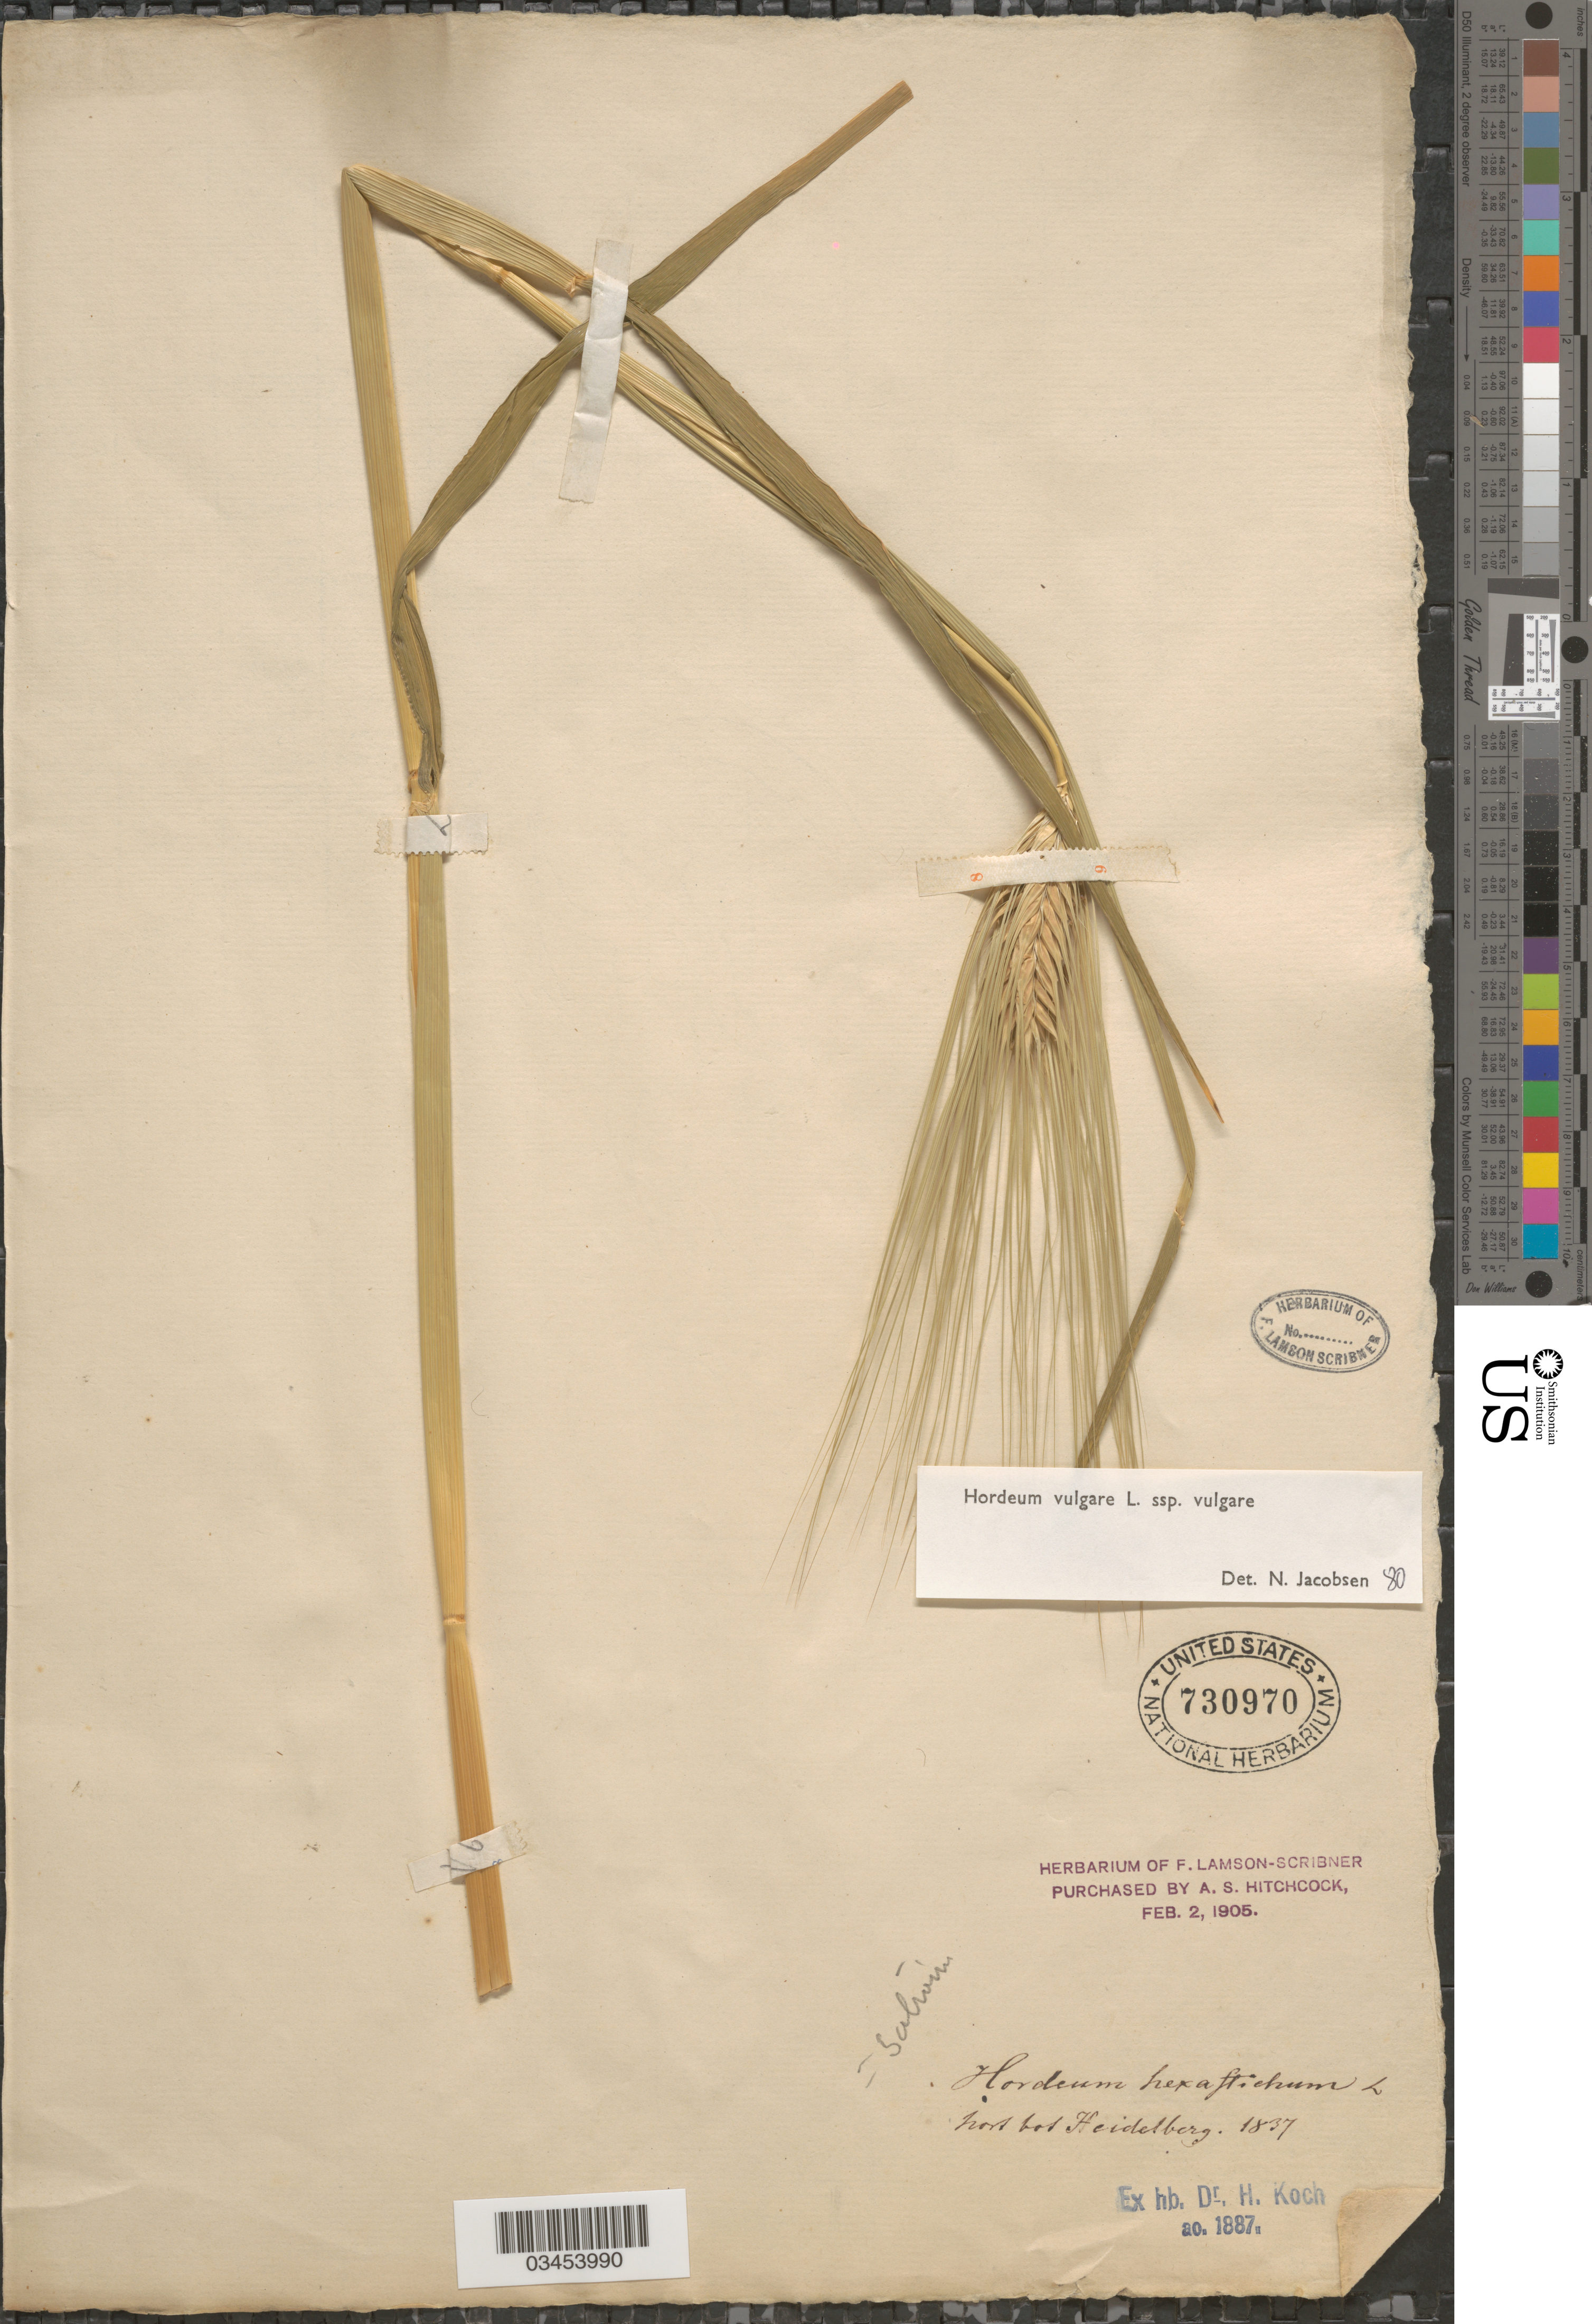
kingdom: Plantae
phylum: Tracheophyta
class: Liliopsida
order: Poales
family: Poaceae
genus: Hordeum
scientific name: Hordeum vulgare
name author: L.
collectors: Ex herb. Dr. H. Koch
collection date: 1837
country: Germany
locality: Hort. Bot. Heidellberg.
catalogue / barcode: US 730970